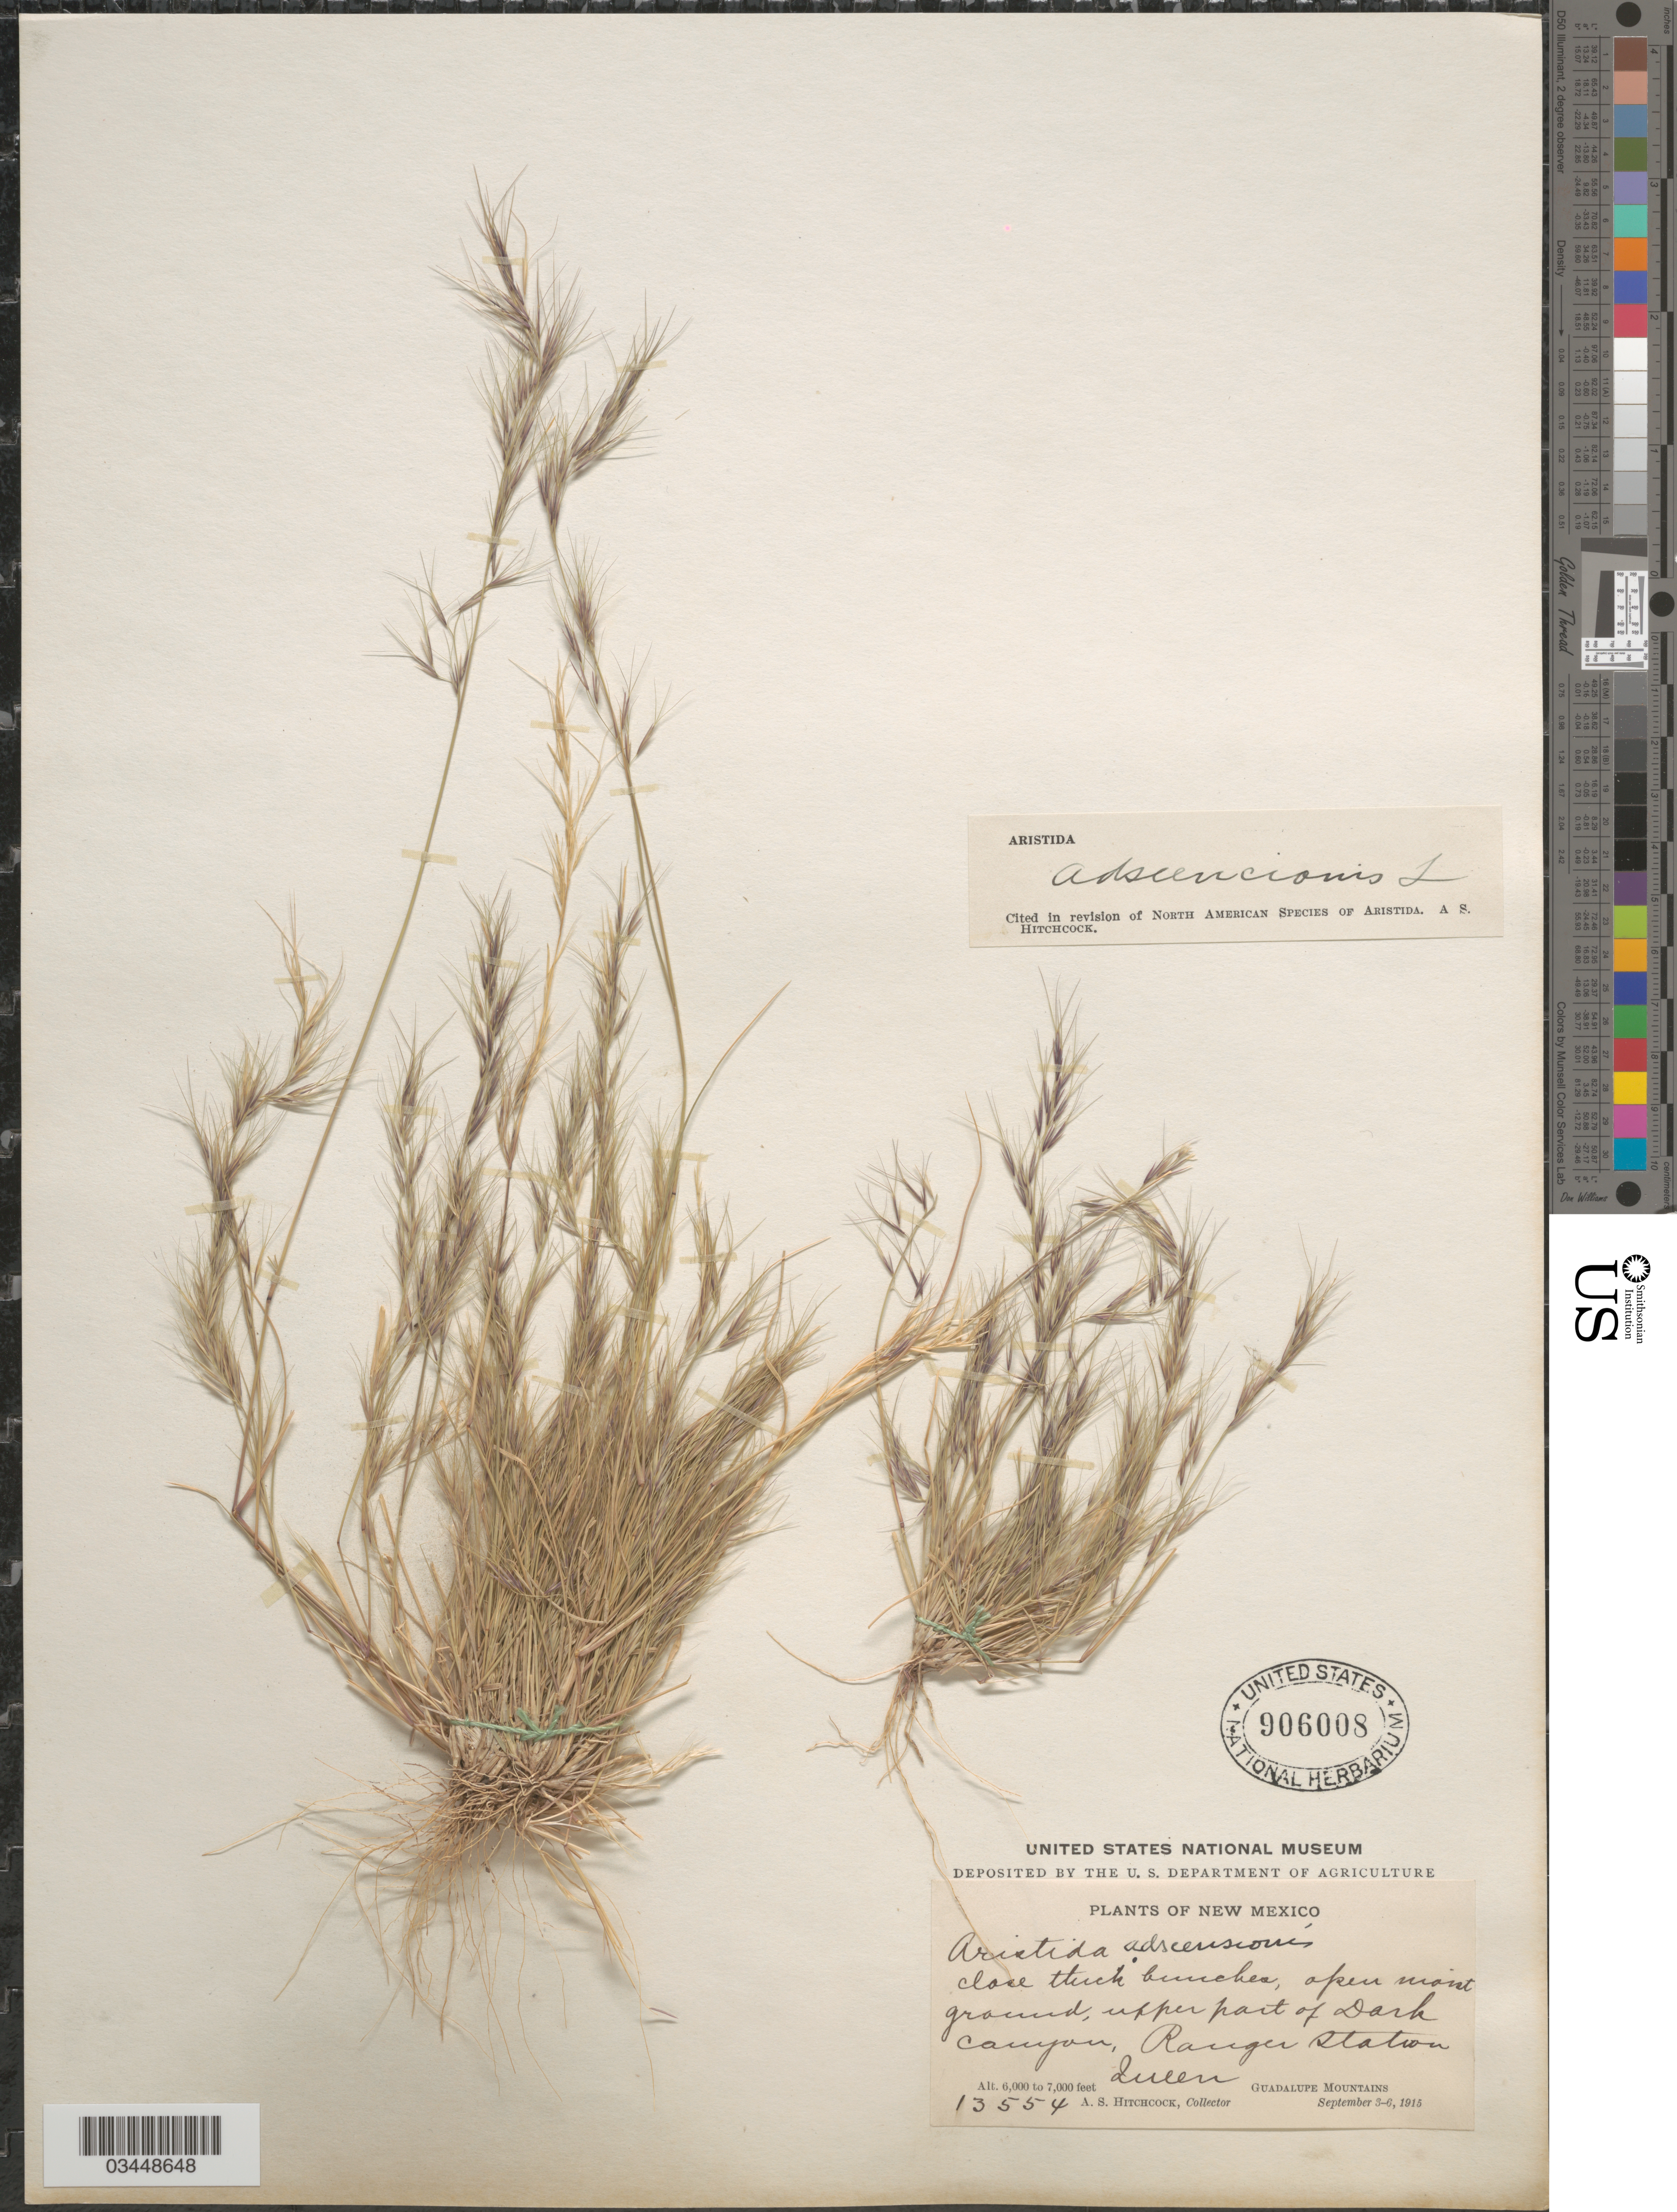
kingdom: Plantae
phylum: Tracheophyta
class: Liliopsida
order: Poales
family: Poaceae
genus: Aristida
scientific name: Aristida adscensionis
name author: L.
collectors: A. S. Hitchcock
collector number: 13554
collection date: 1915-09-03/1915-09-06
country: United States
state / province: New Mexico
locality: Upper part of Dark Canyon, Ranger Station Queen. Guadalupe Mountains.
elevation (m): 1829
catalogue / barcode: US 906008